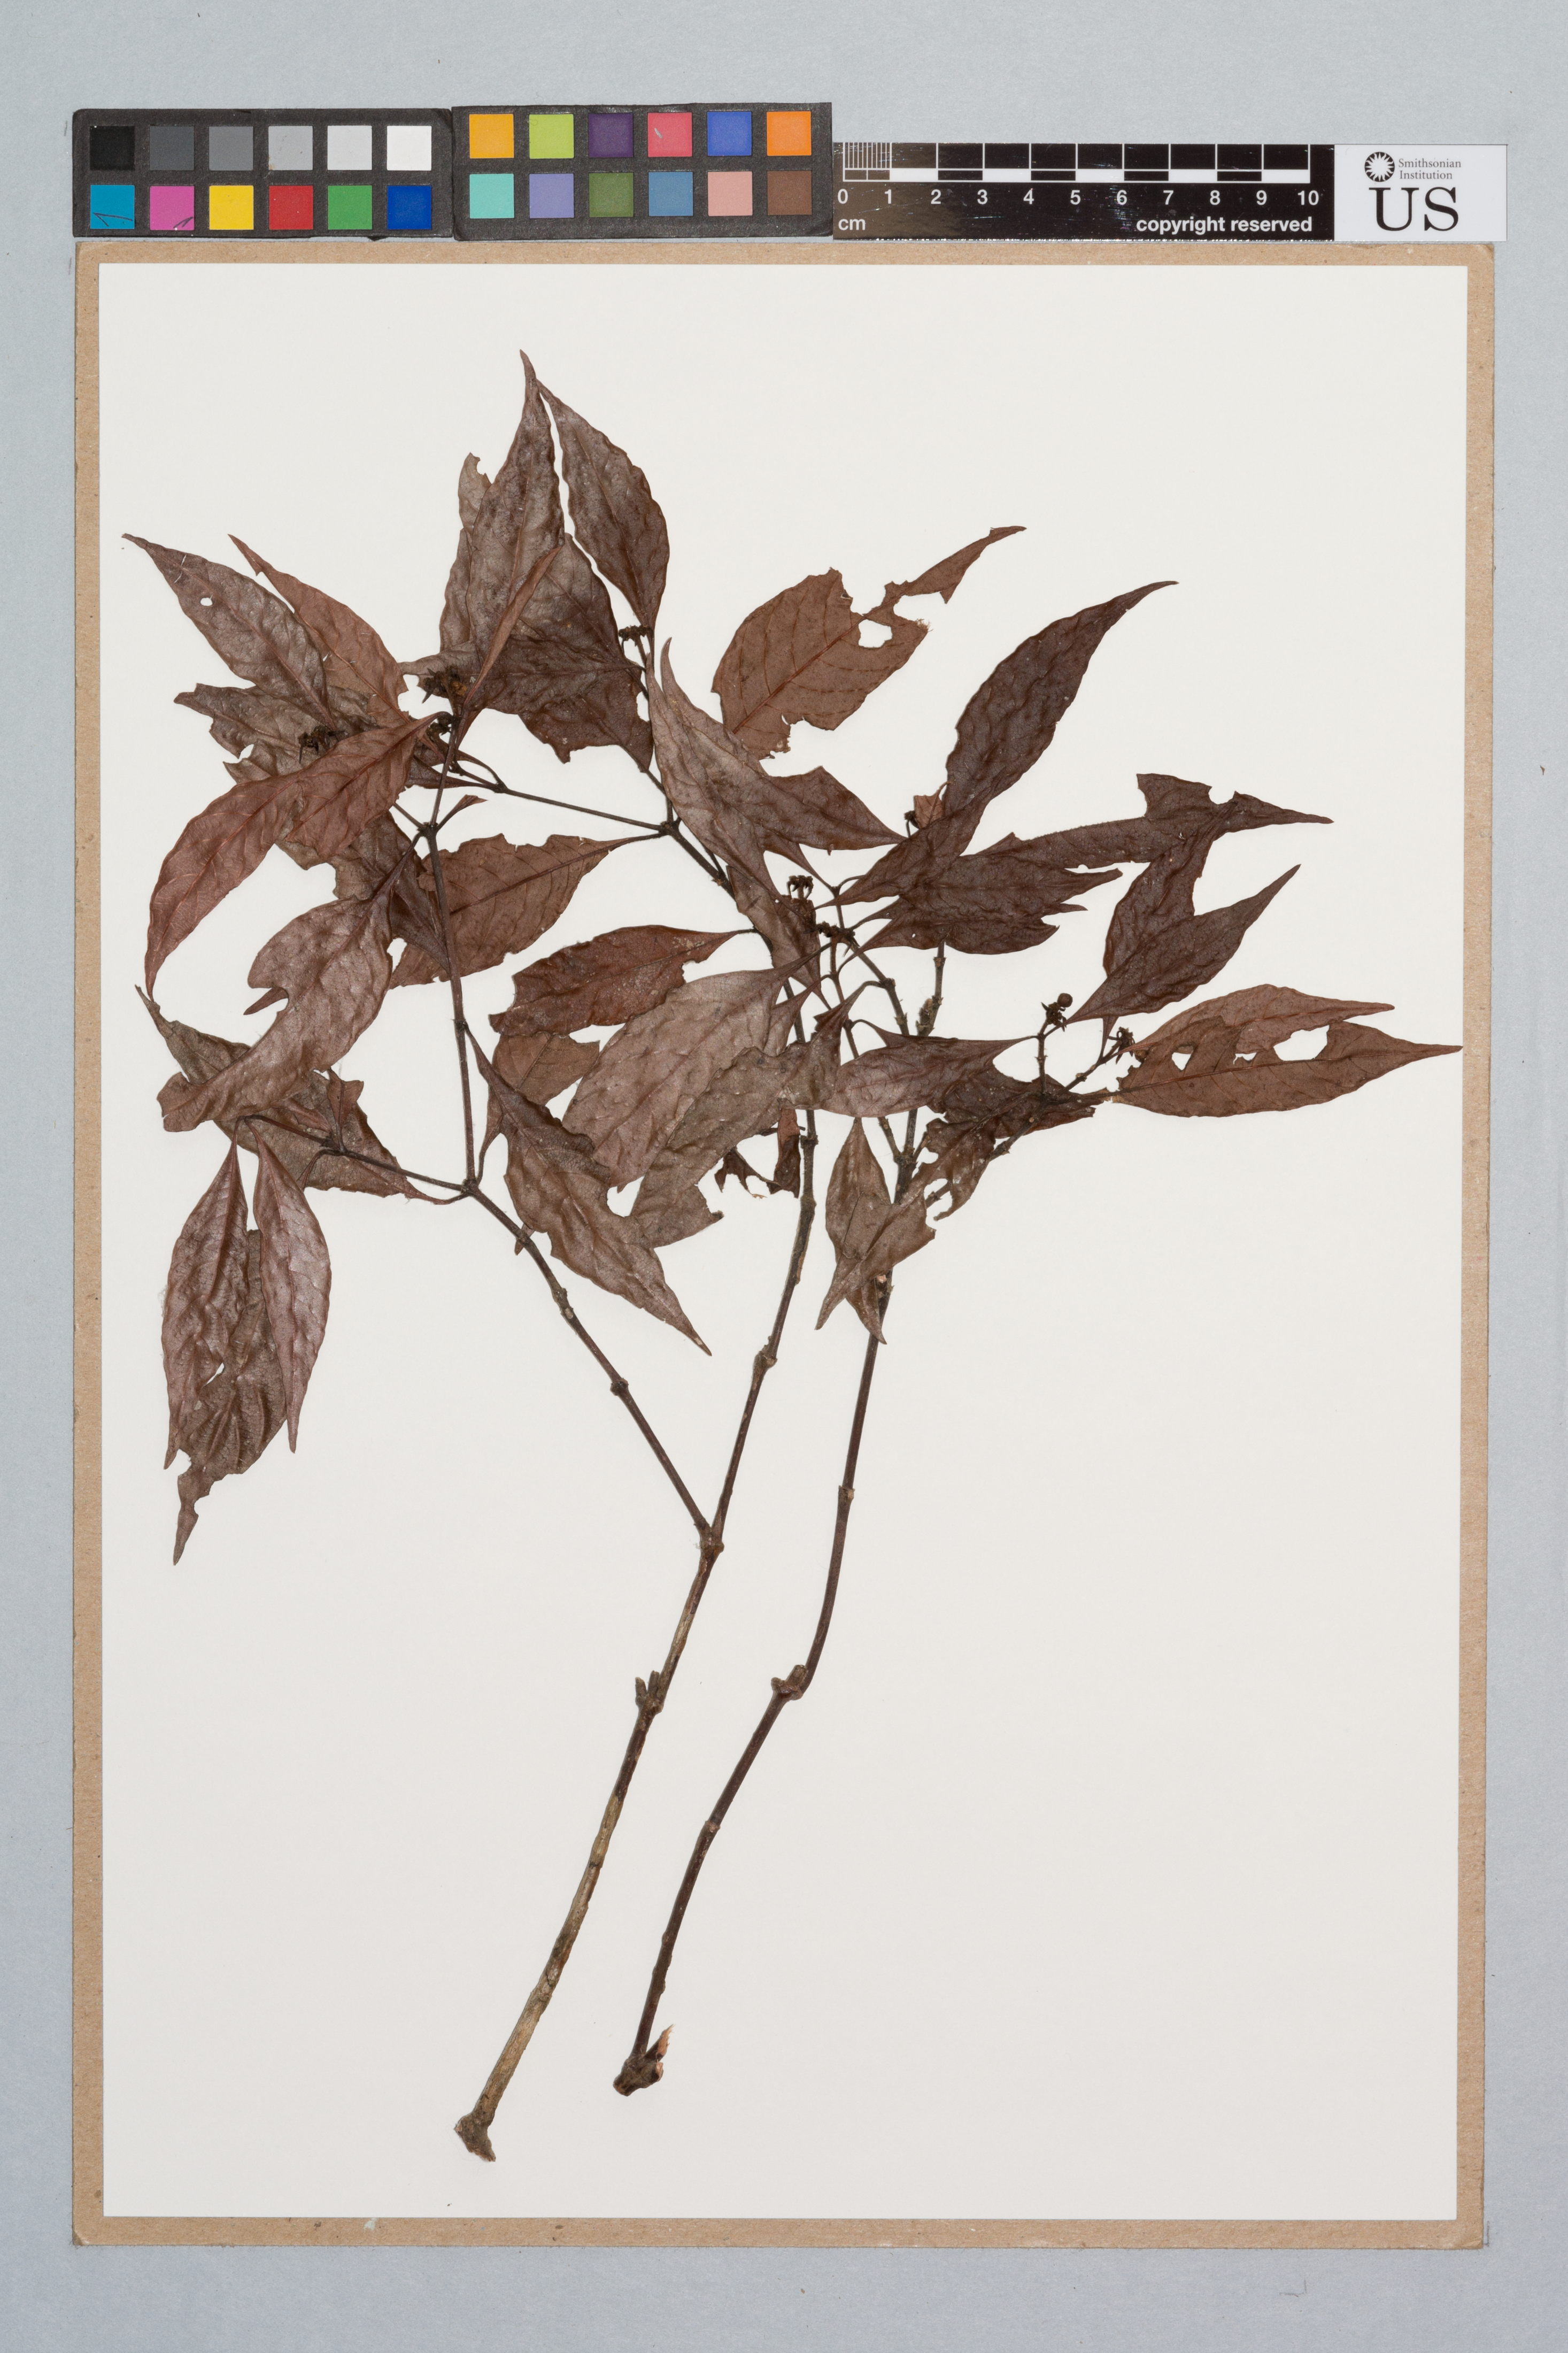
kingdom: Plantae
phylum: Tracheophyta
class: Magnoliopsida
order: Gentianales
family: Rubiaceae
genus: Psychotria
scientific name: Psychotria barbiflora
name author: DC.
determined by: Taylor, Charlotte M.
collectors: T. Henkel & R. Williams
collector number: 2388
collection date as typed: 22 July 1993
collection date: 1993-07-22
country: Guyana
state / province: Potaro-Siparuni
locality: Kaieteur plateau; 3 km WNW from falls along Kaieteur-Kuribrong trail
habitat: Seepage bog and xeromorphic scrub forest moasic on pink sand with frequent sandstone outcrops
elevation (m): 540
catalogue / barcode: US 3315887